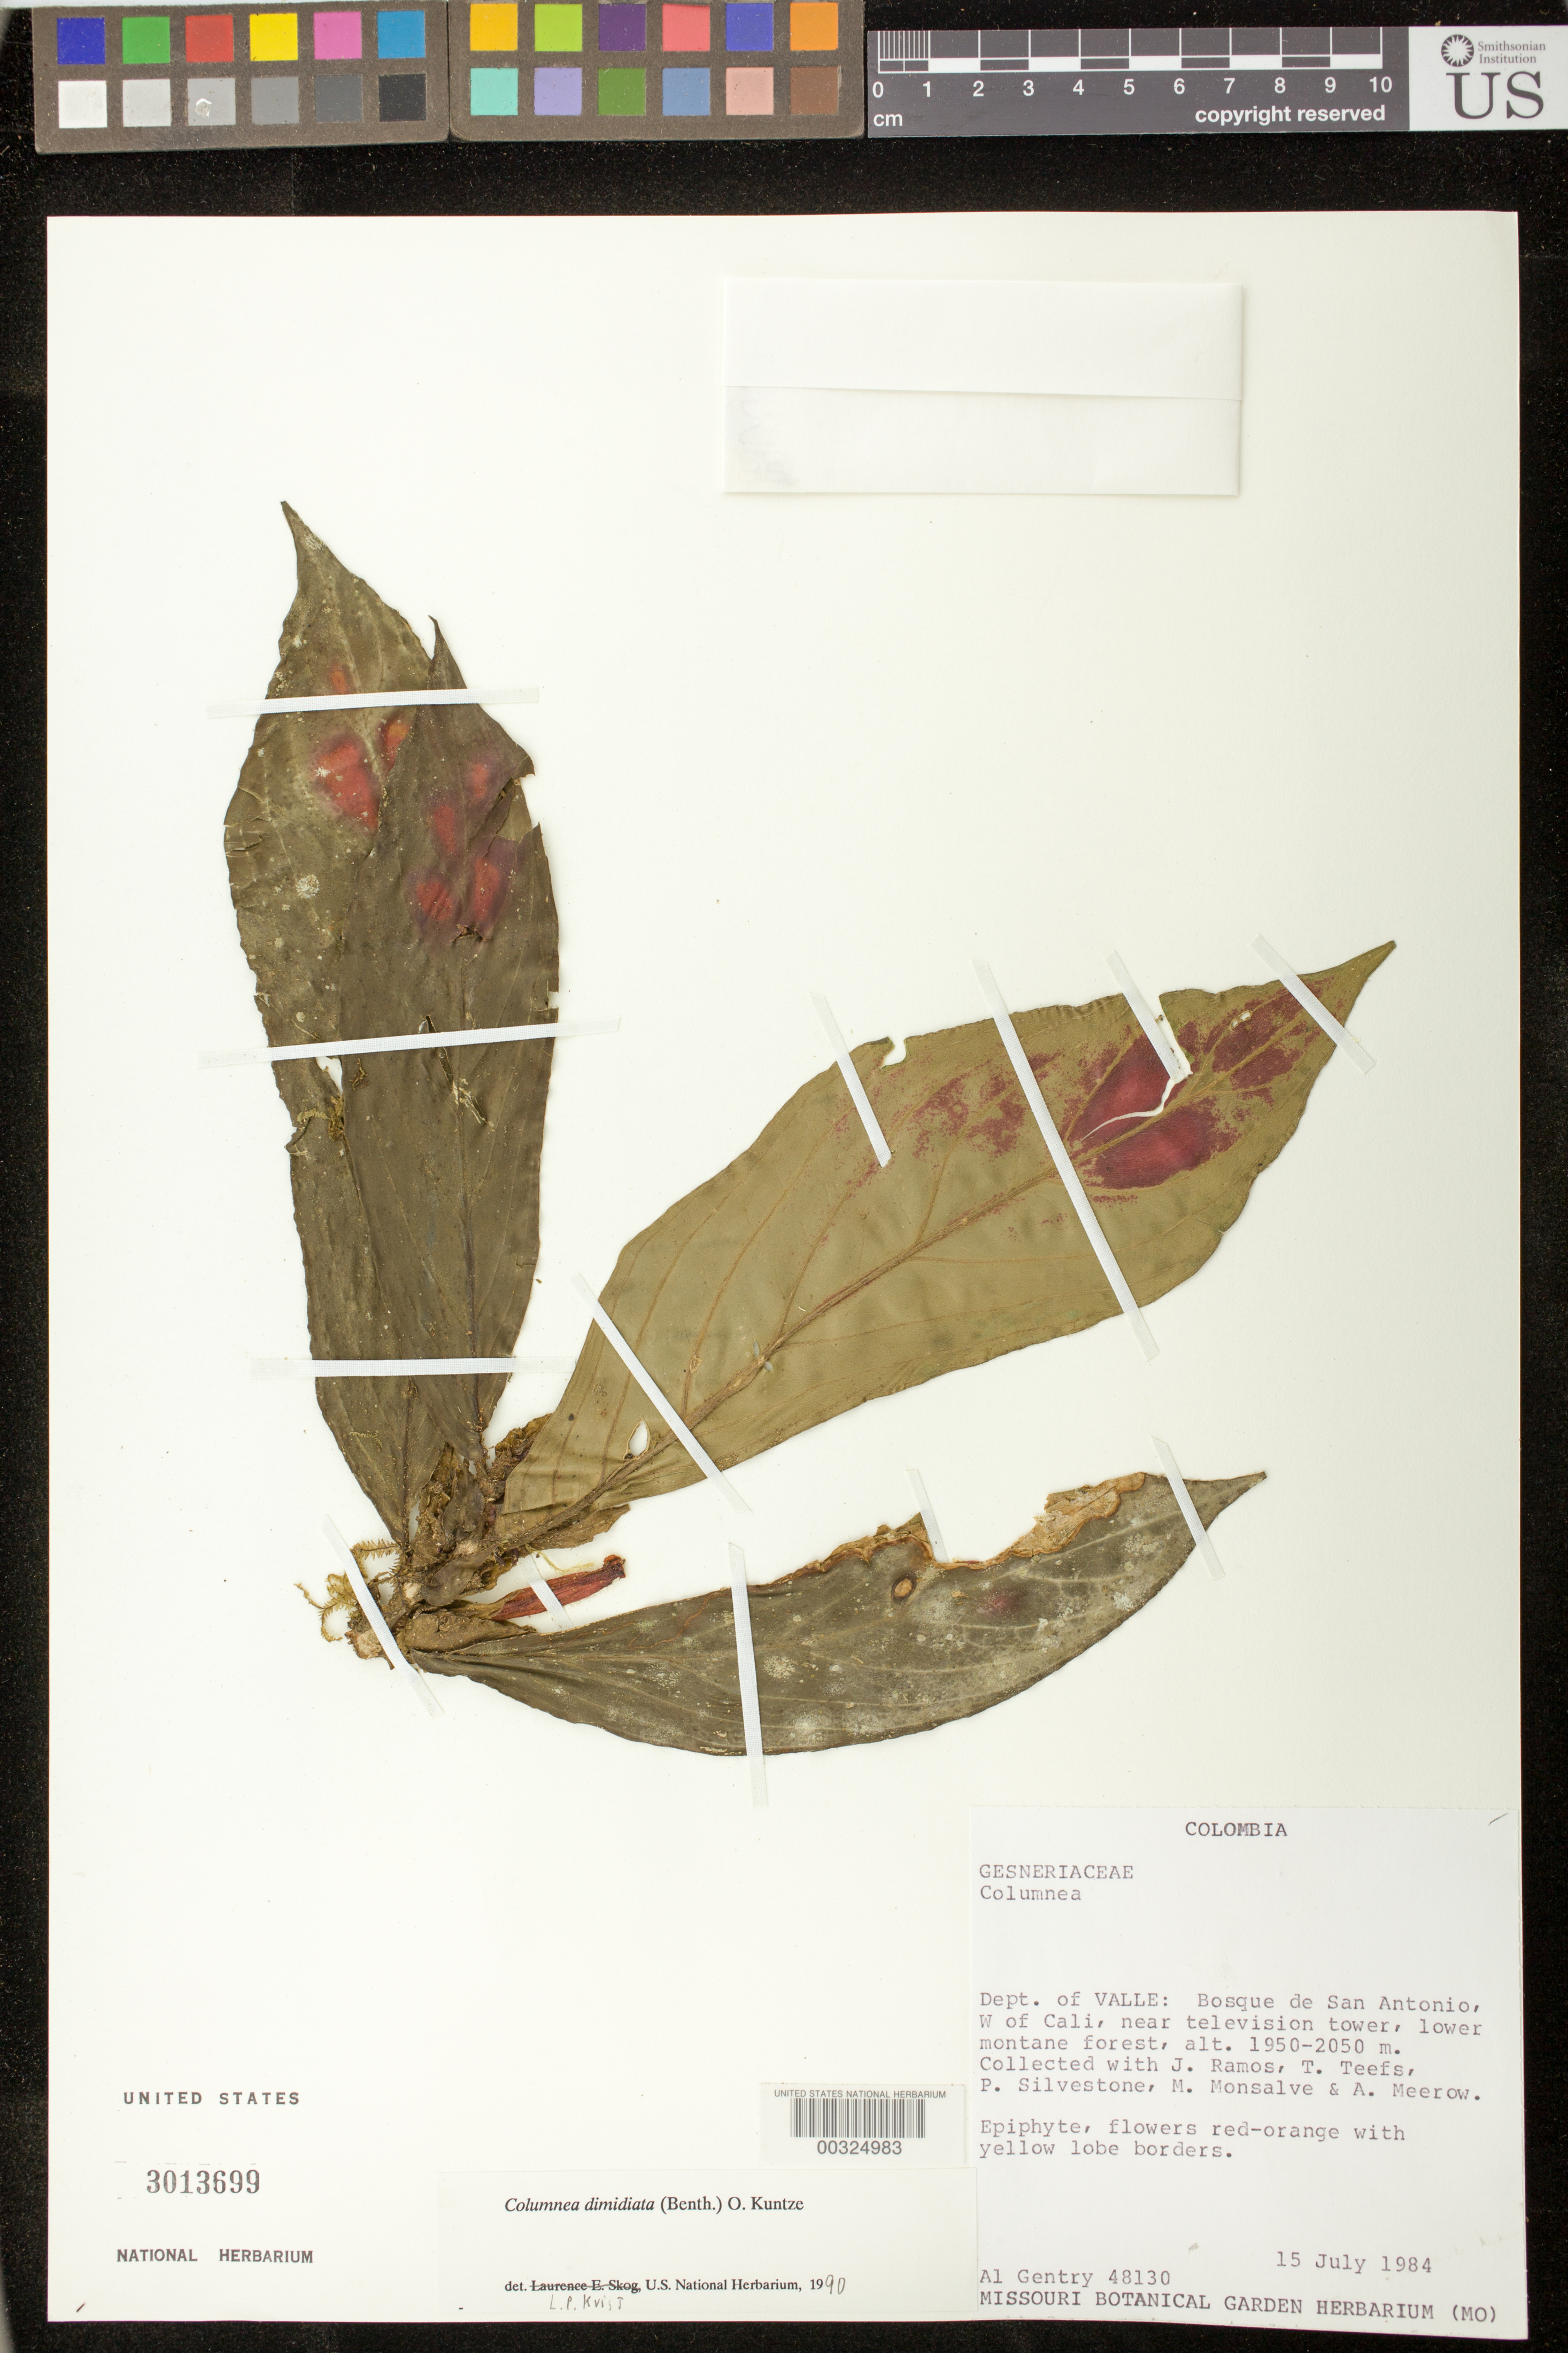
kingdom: Plantae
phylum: Tracheophyta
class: Magnoliopsida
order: Lamiales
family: Gesneriaceae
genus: Columnea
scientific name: Columnea dimidiata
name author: (Benth.) Kuntze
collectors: A. H. Gentry, J. Ramos, T. Teefs, P. A. Silverstone-Sopkin, M. Monsalve & A. Meerow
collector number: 48130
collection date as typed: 15 Jul 1984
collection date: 1984-07-15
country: Colombia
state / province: Valle del Cauca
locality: Bosque de San Antonio, W of Cali, near television tower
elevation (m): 1950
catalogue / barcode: US 3013699